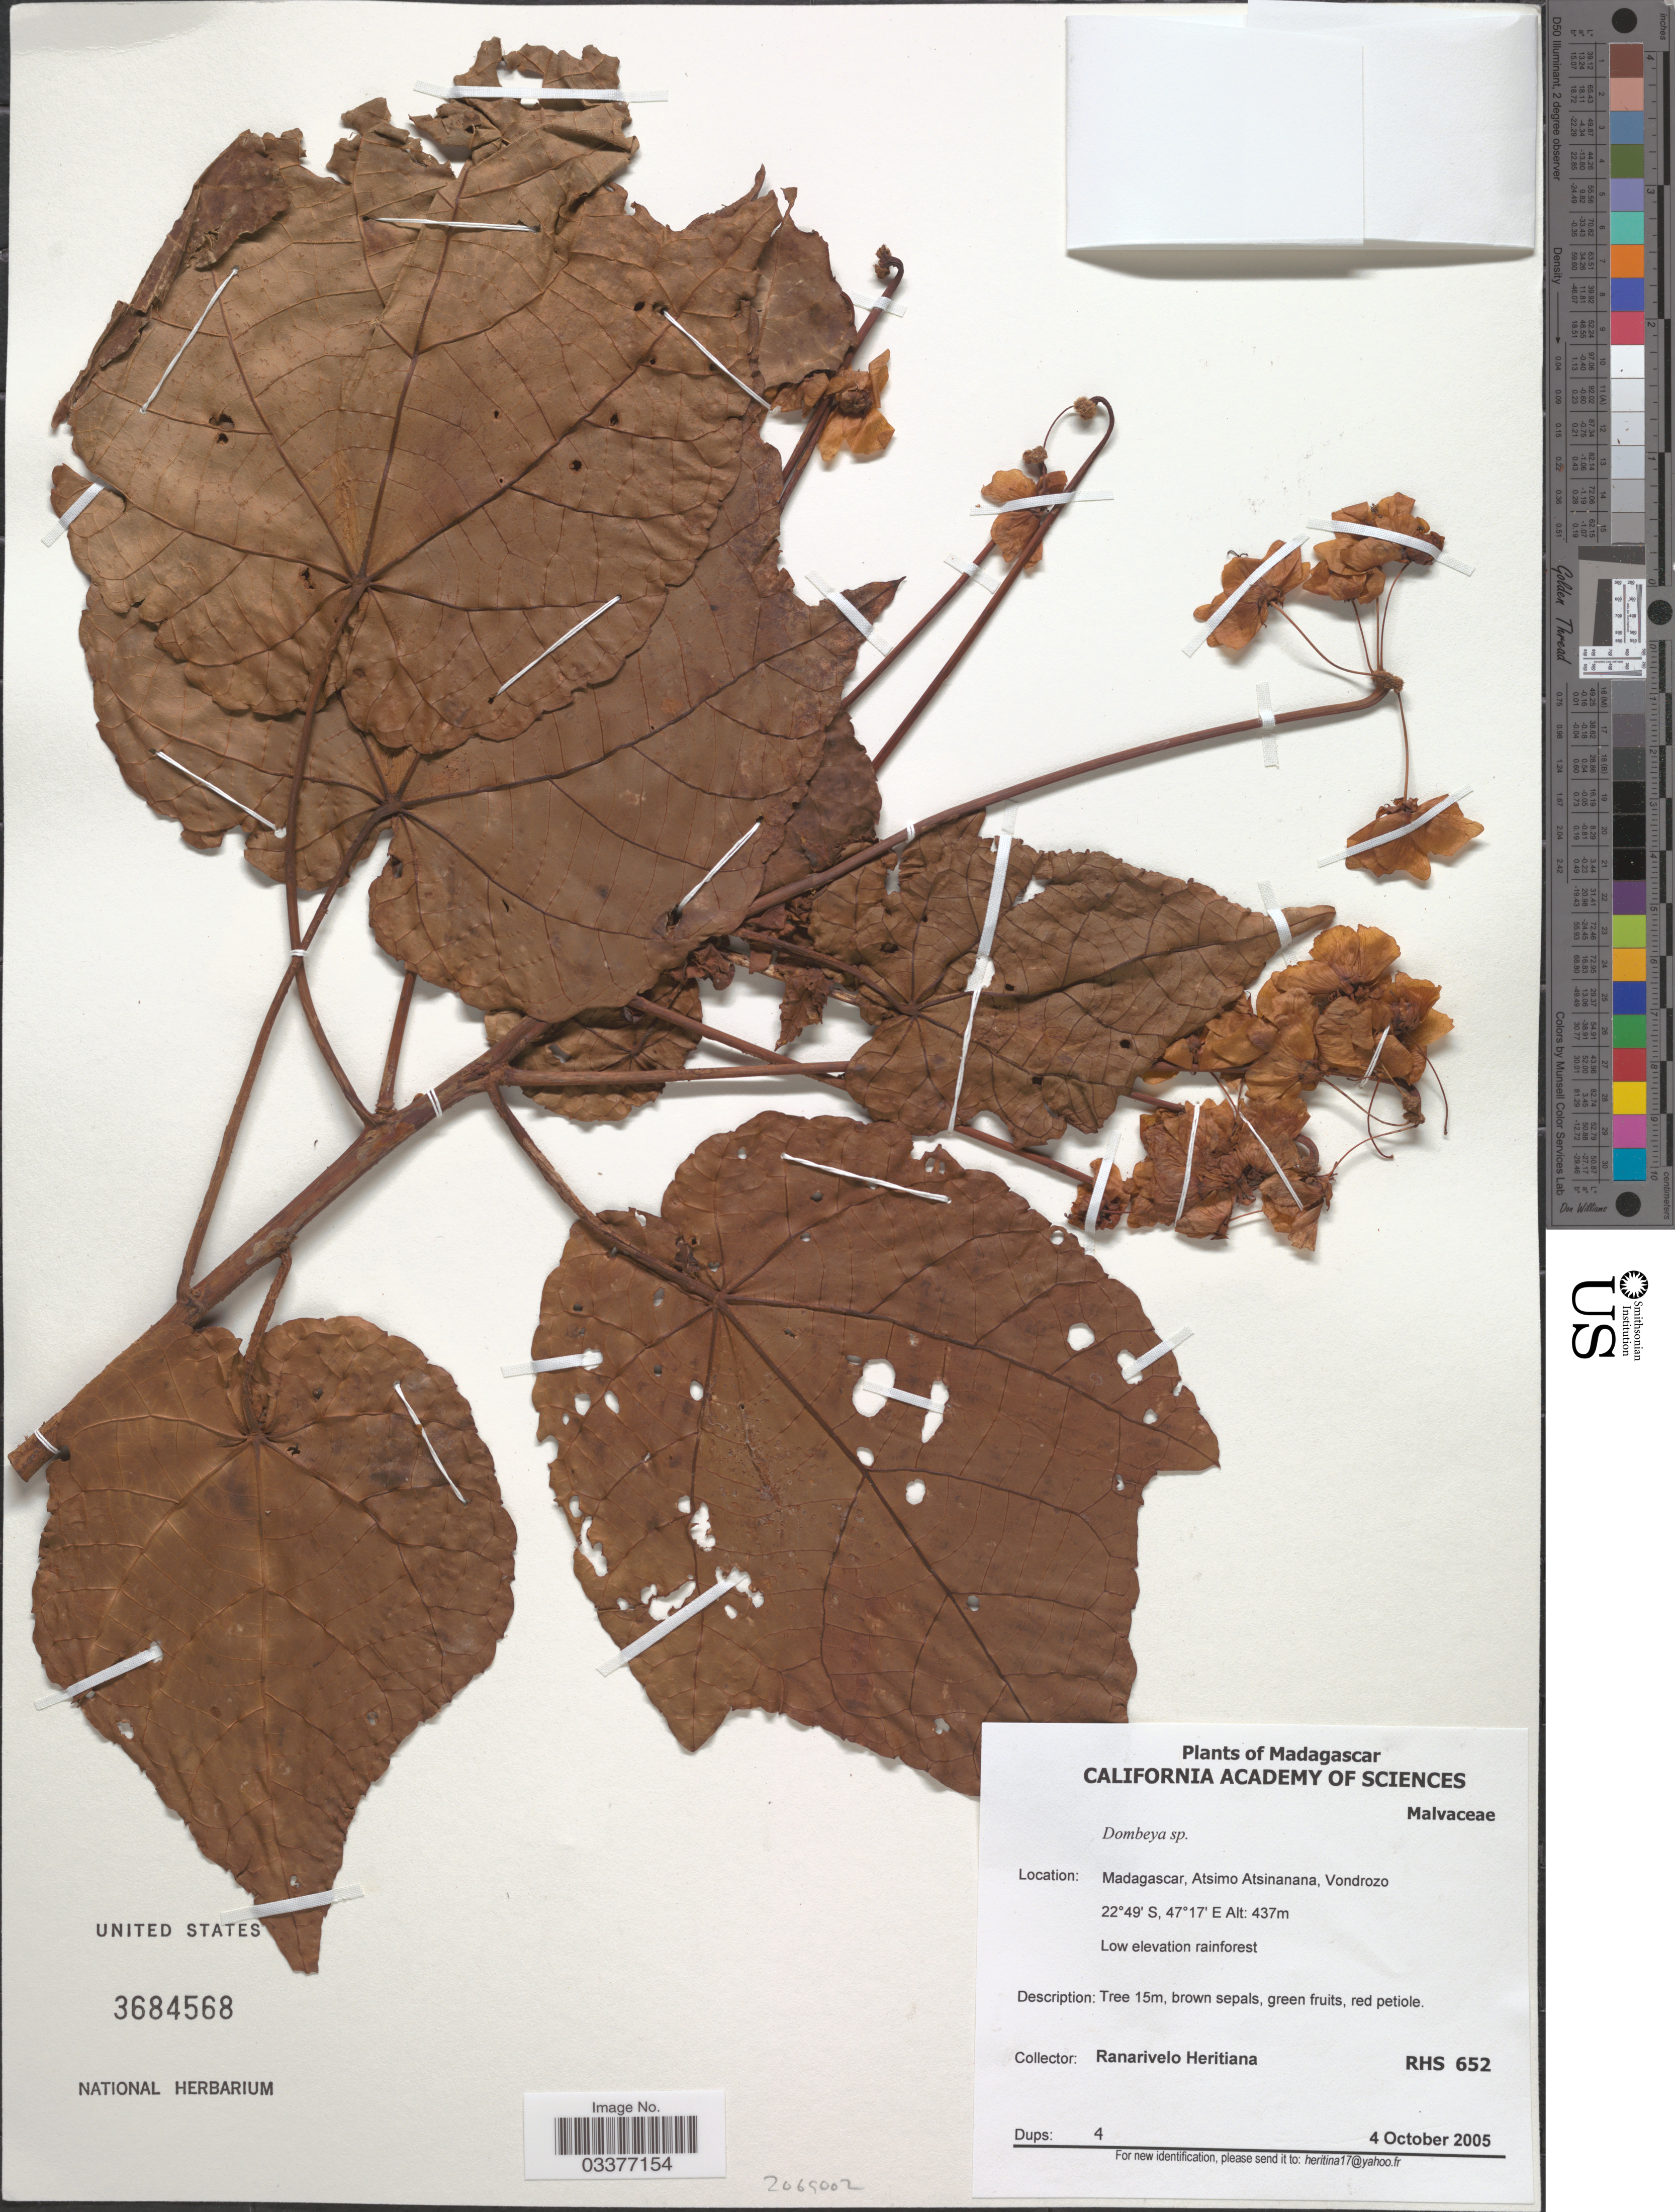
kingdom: Plantae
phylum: Tracheophyta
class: Magnoliopsida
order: Malvales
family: Malvaceae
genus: Dombeya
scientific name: Dombeya sp.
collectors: R. Heritiana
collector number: RHS 652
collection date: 2005-10-04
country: Madagascar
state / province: Atsimo-Atsinanana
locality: Vondrozo.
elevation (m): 437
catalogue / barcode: US 3684568